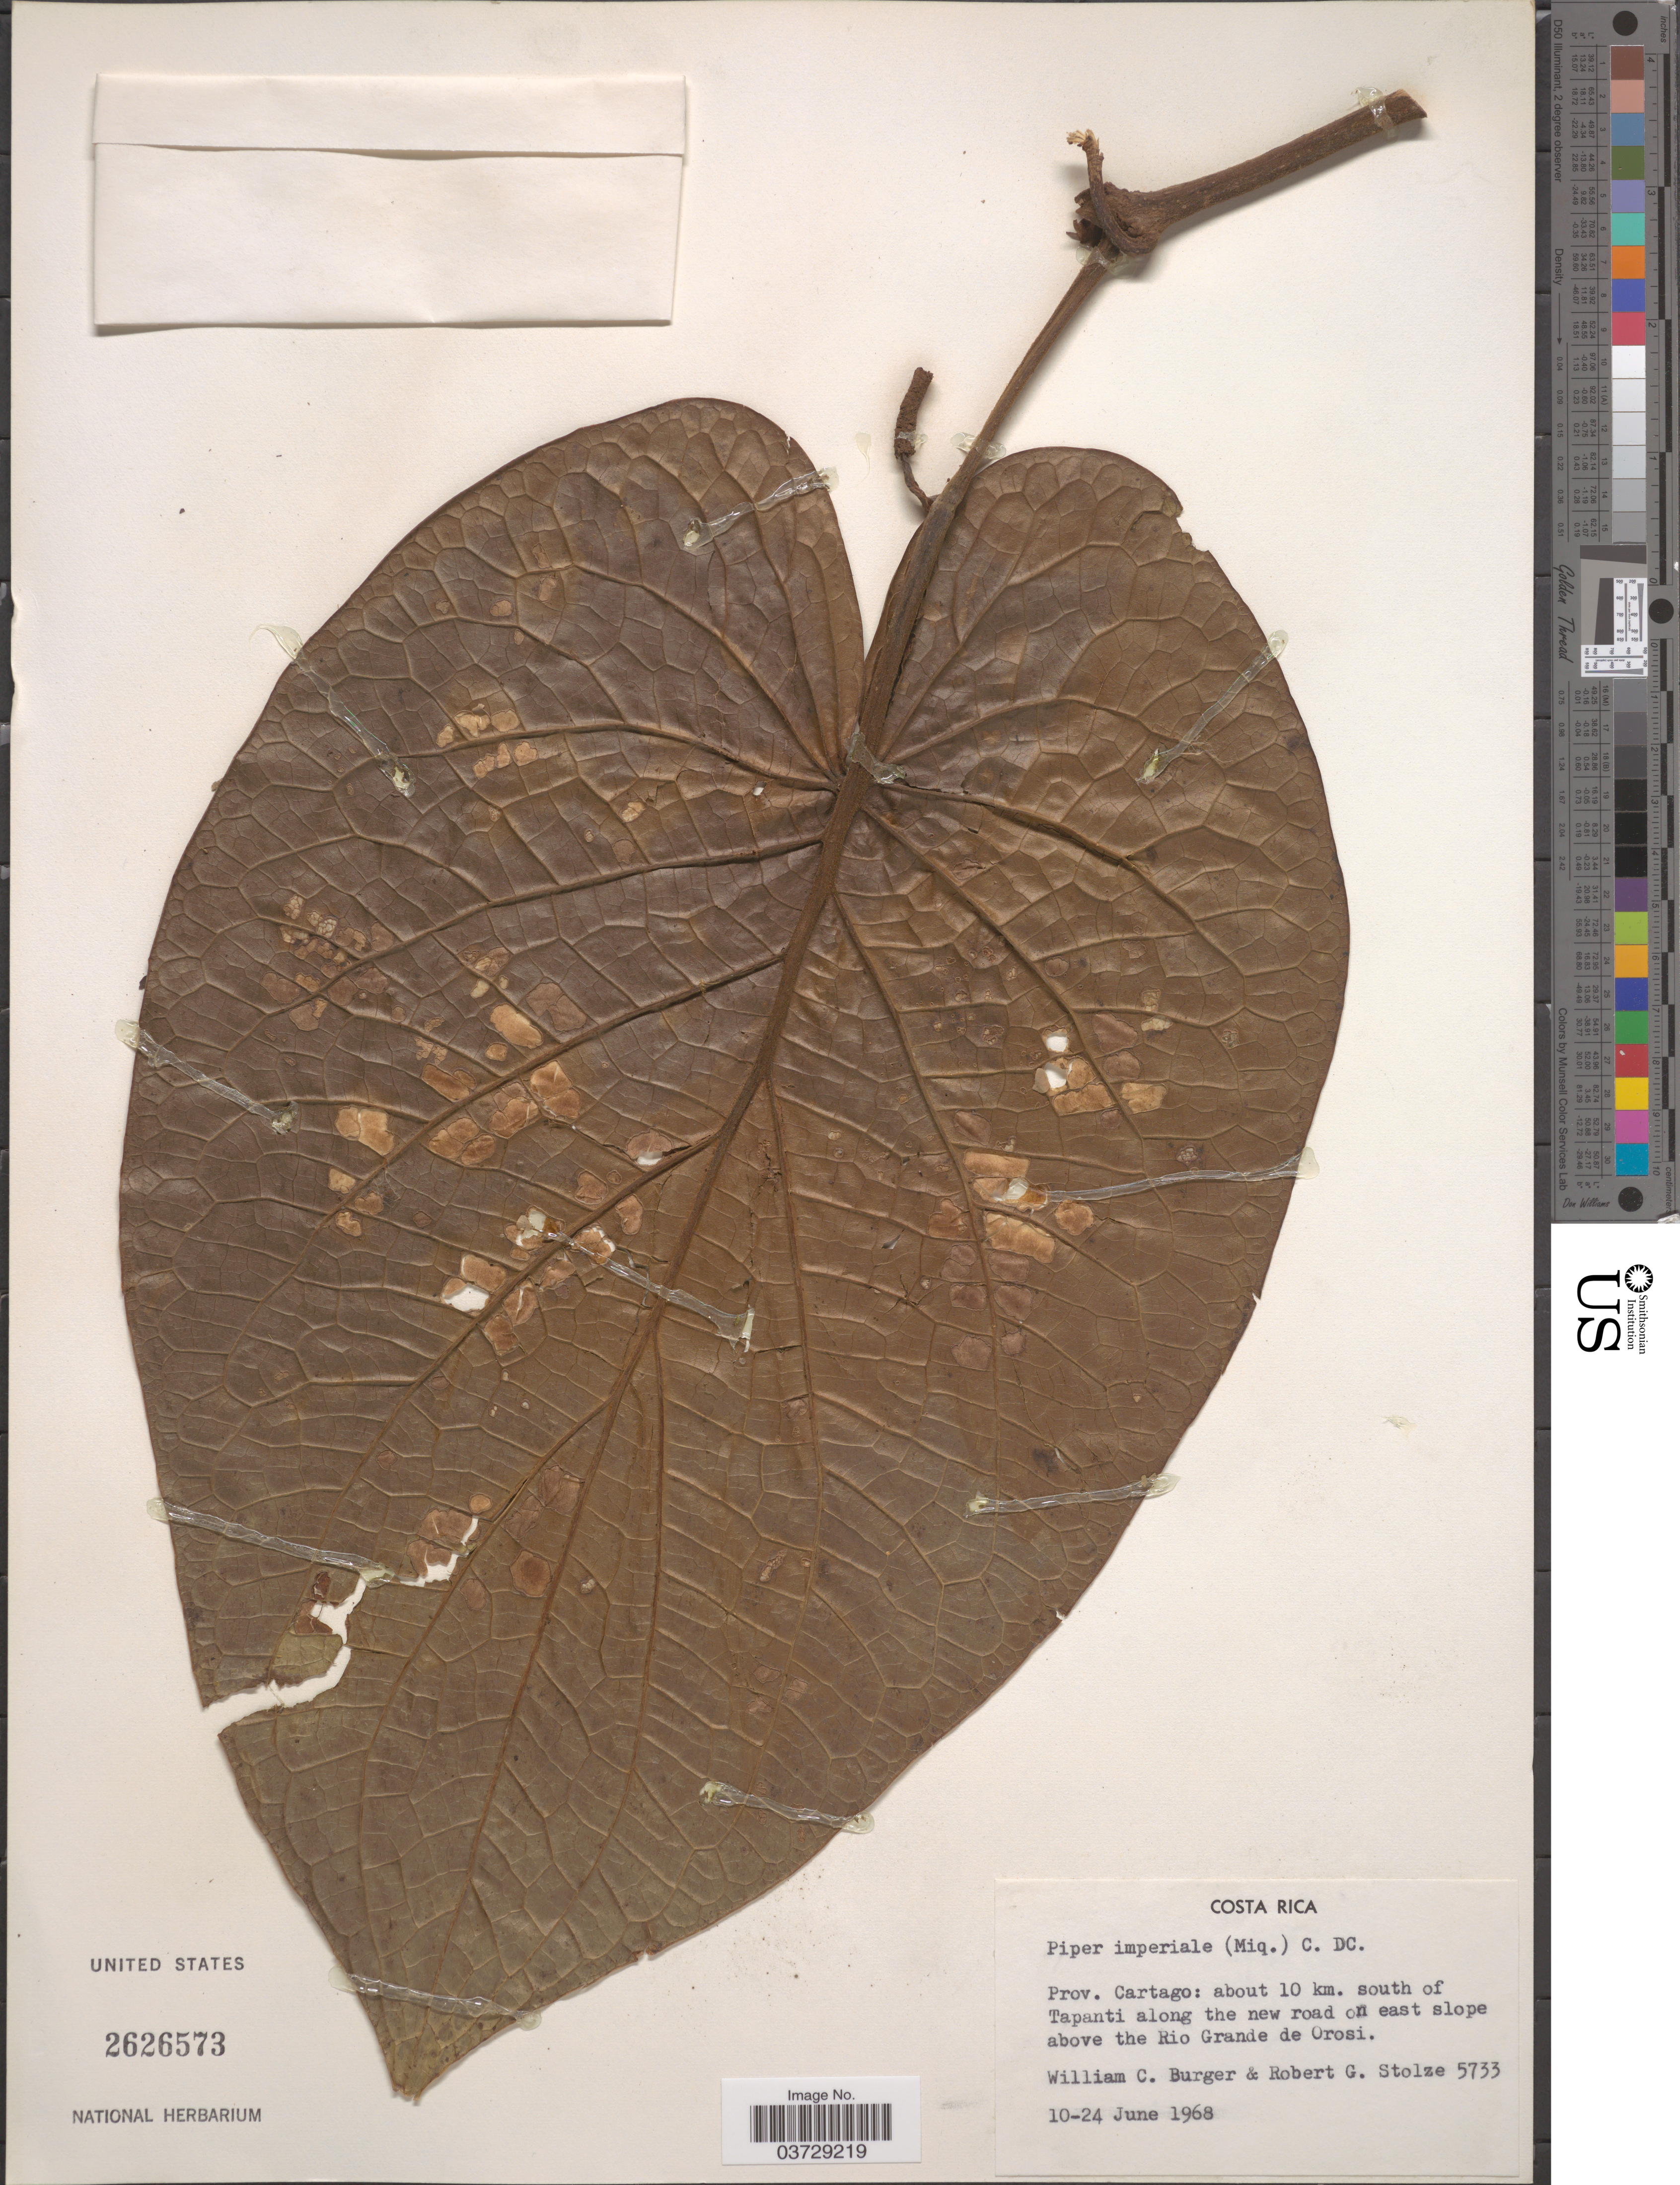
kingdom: Plantae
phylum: Tracheophyta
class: Magnoliopsida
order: Piperales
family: Piperaceae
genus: Piper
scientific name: Piper imperiale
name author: (Miq.) C. DC.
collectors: W. Burger & R. G. Stolze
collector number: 5733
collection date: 1968-06-10/1968-06-24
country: Costa Rica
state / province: Cartago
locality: About 10 km. south of Tapanti along the new road on east slope above the Rio Grande de Orosi.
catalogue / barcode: US 2626573